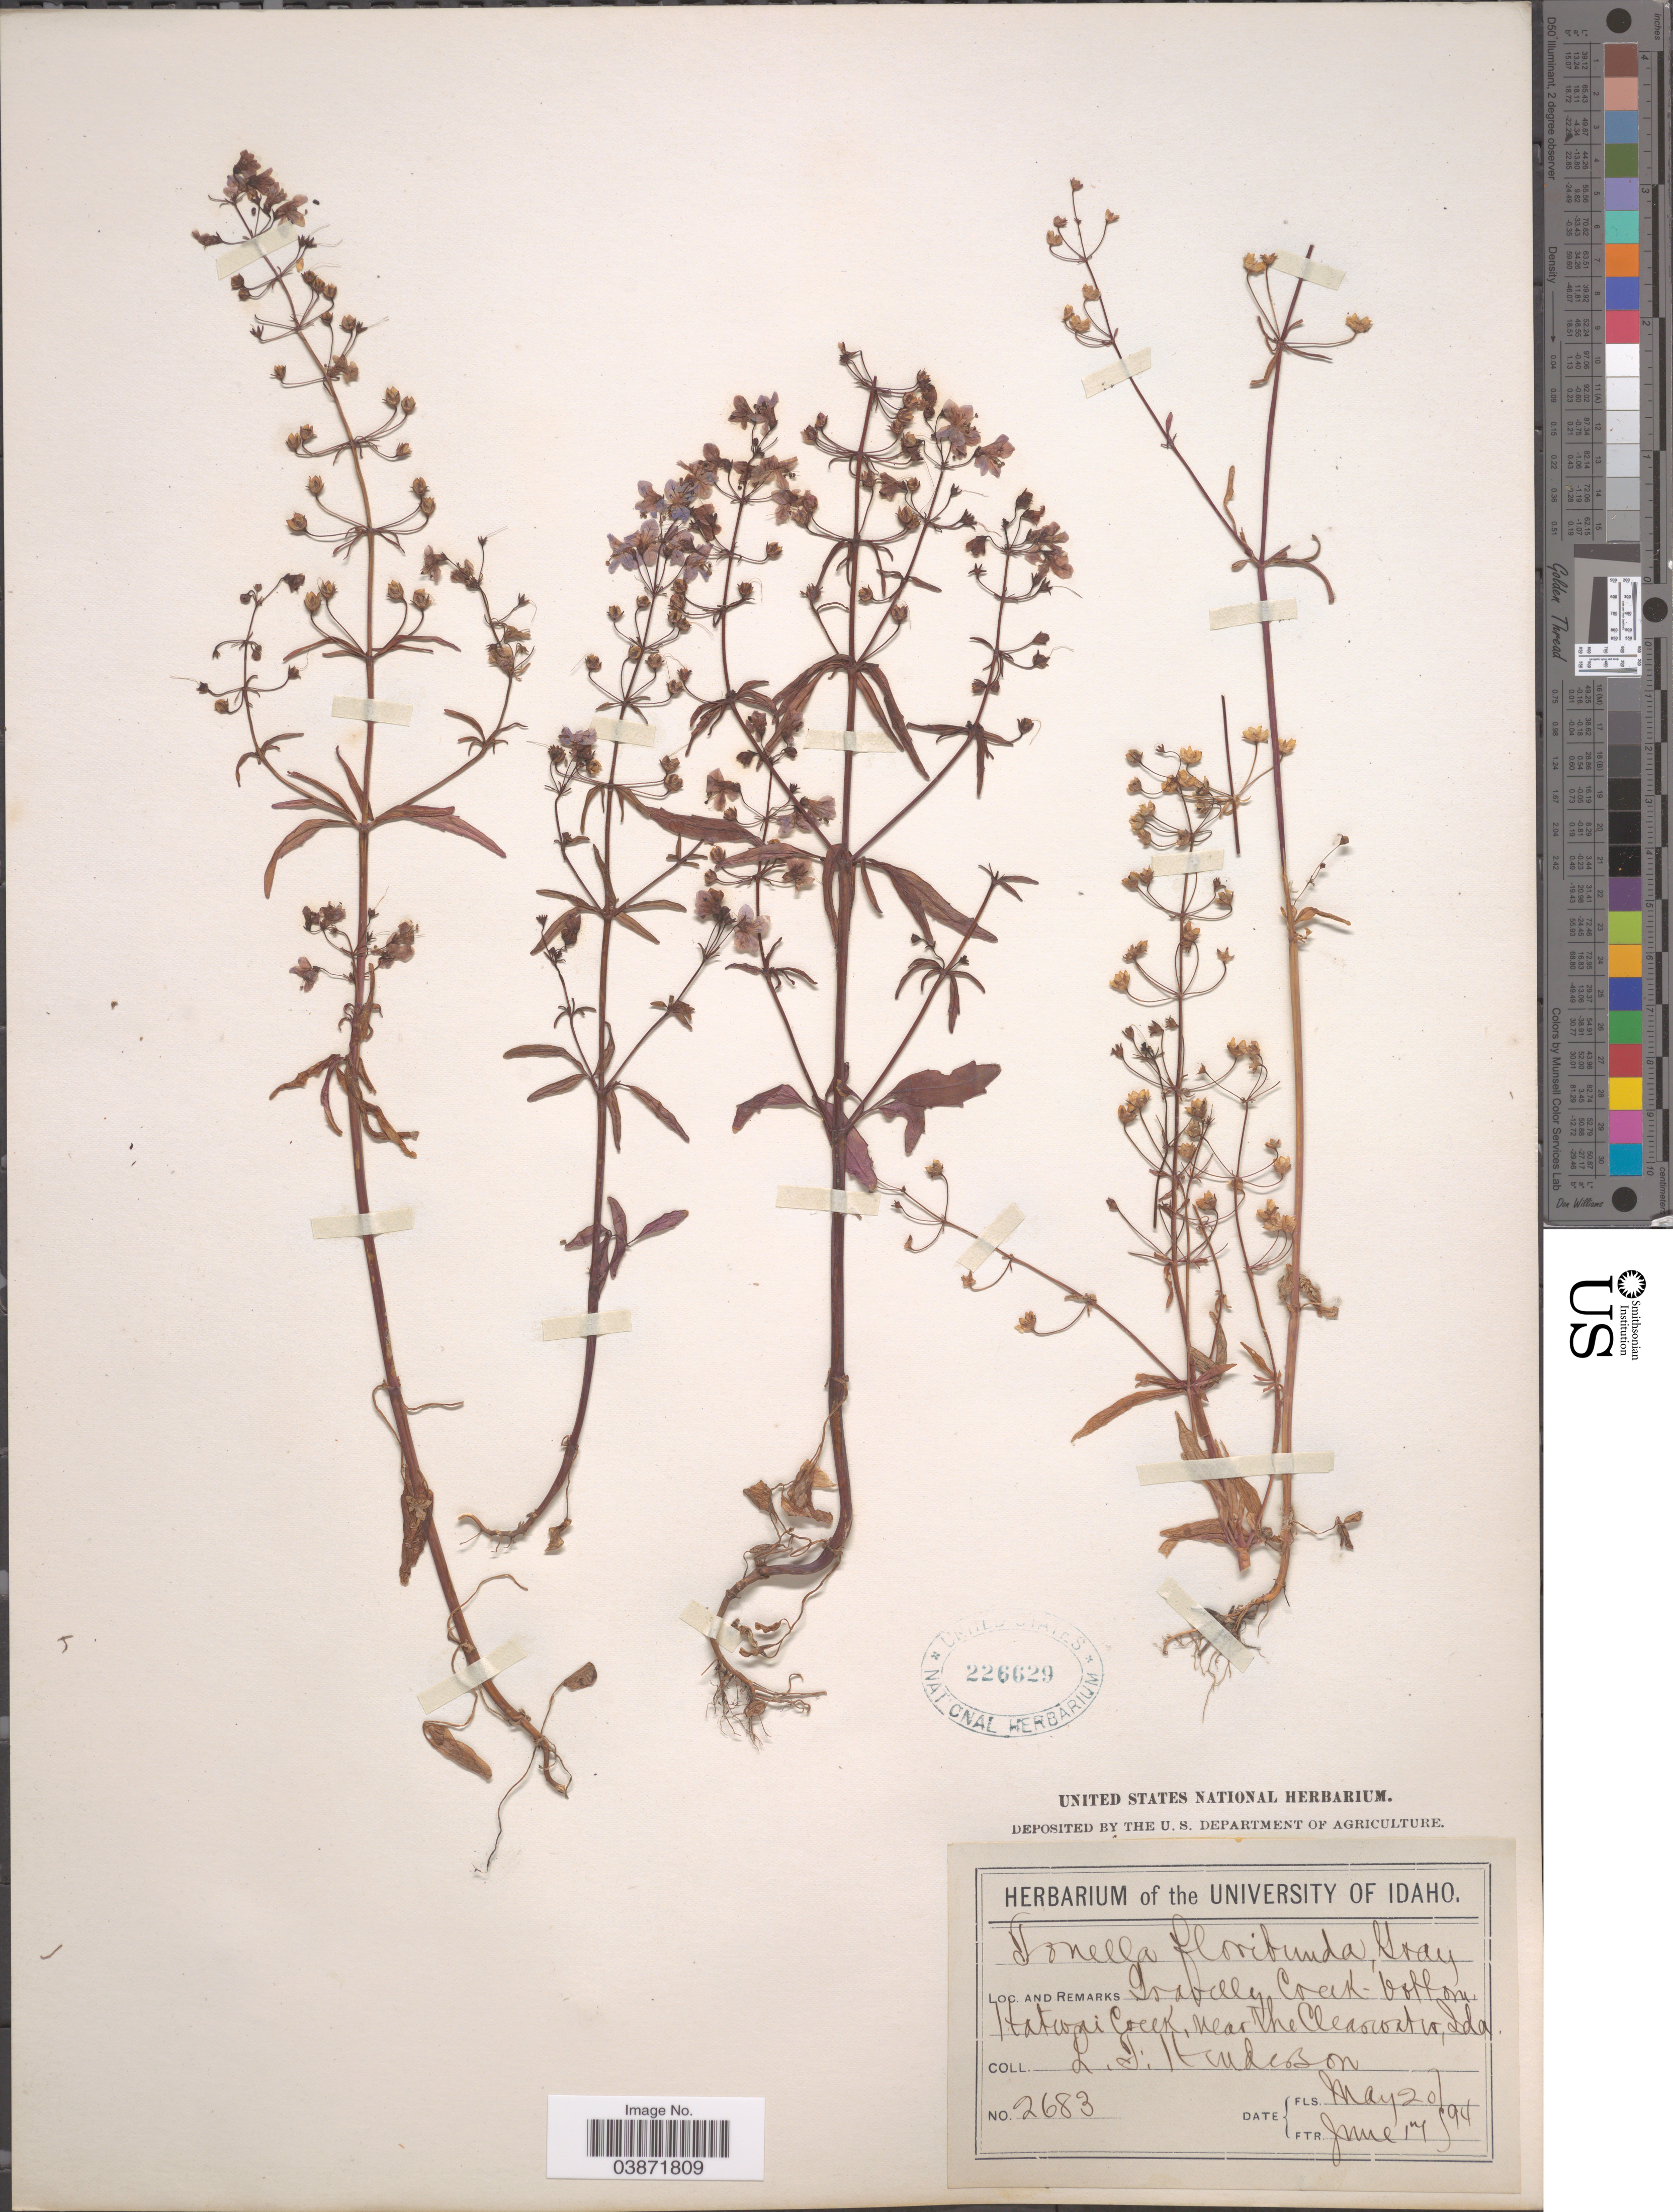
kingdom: Plantae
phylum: Tracheophyta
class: Magnoliopsida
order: Lamiales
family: Plantaginaceae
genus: Tonella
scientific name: Tonella floribunda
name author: A. Gray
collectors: L. Henderson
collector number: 2683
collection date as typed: Transcribed d/m/y: 20/5/94 to 17/6/94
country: United States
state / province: Idaho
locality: Hatwai Creek, near the Clearwater.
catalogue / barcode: US 226629